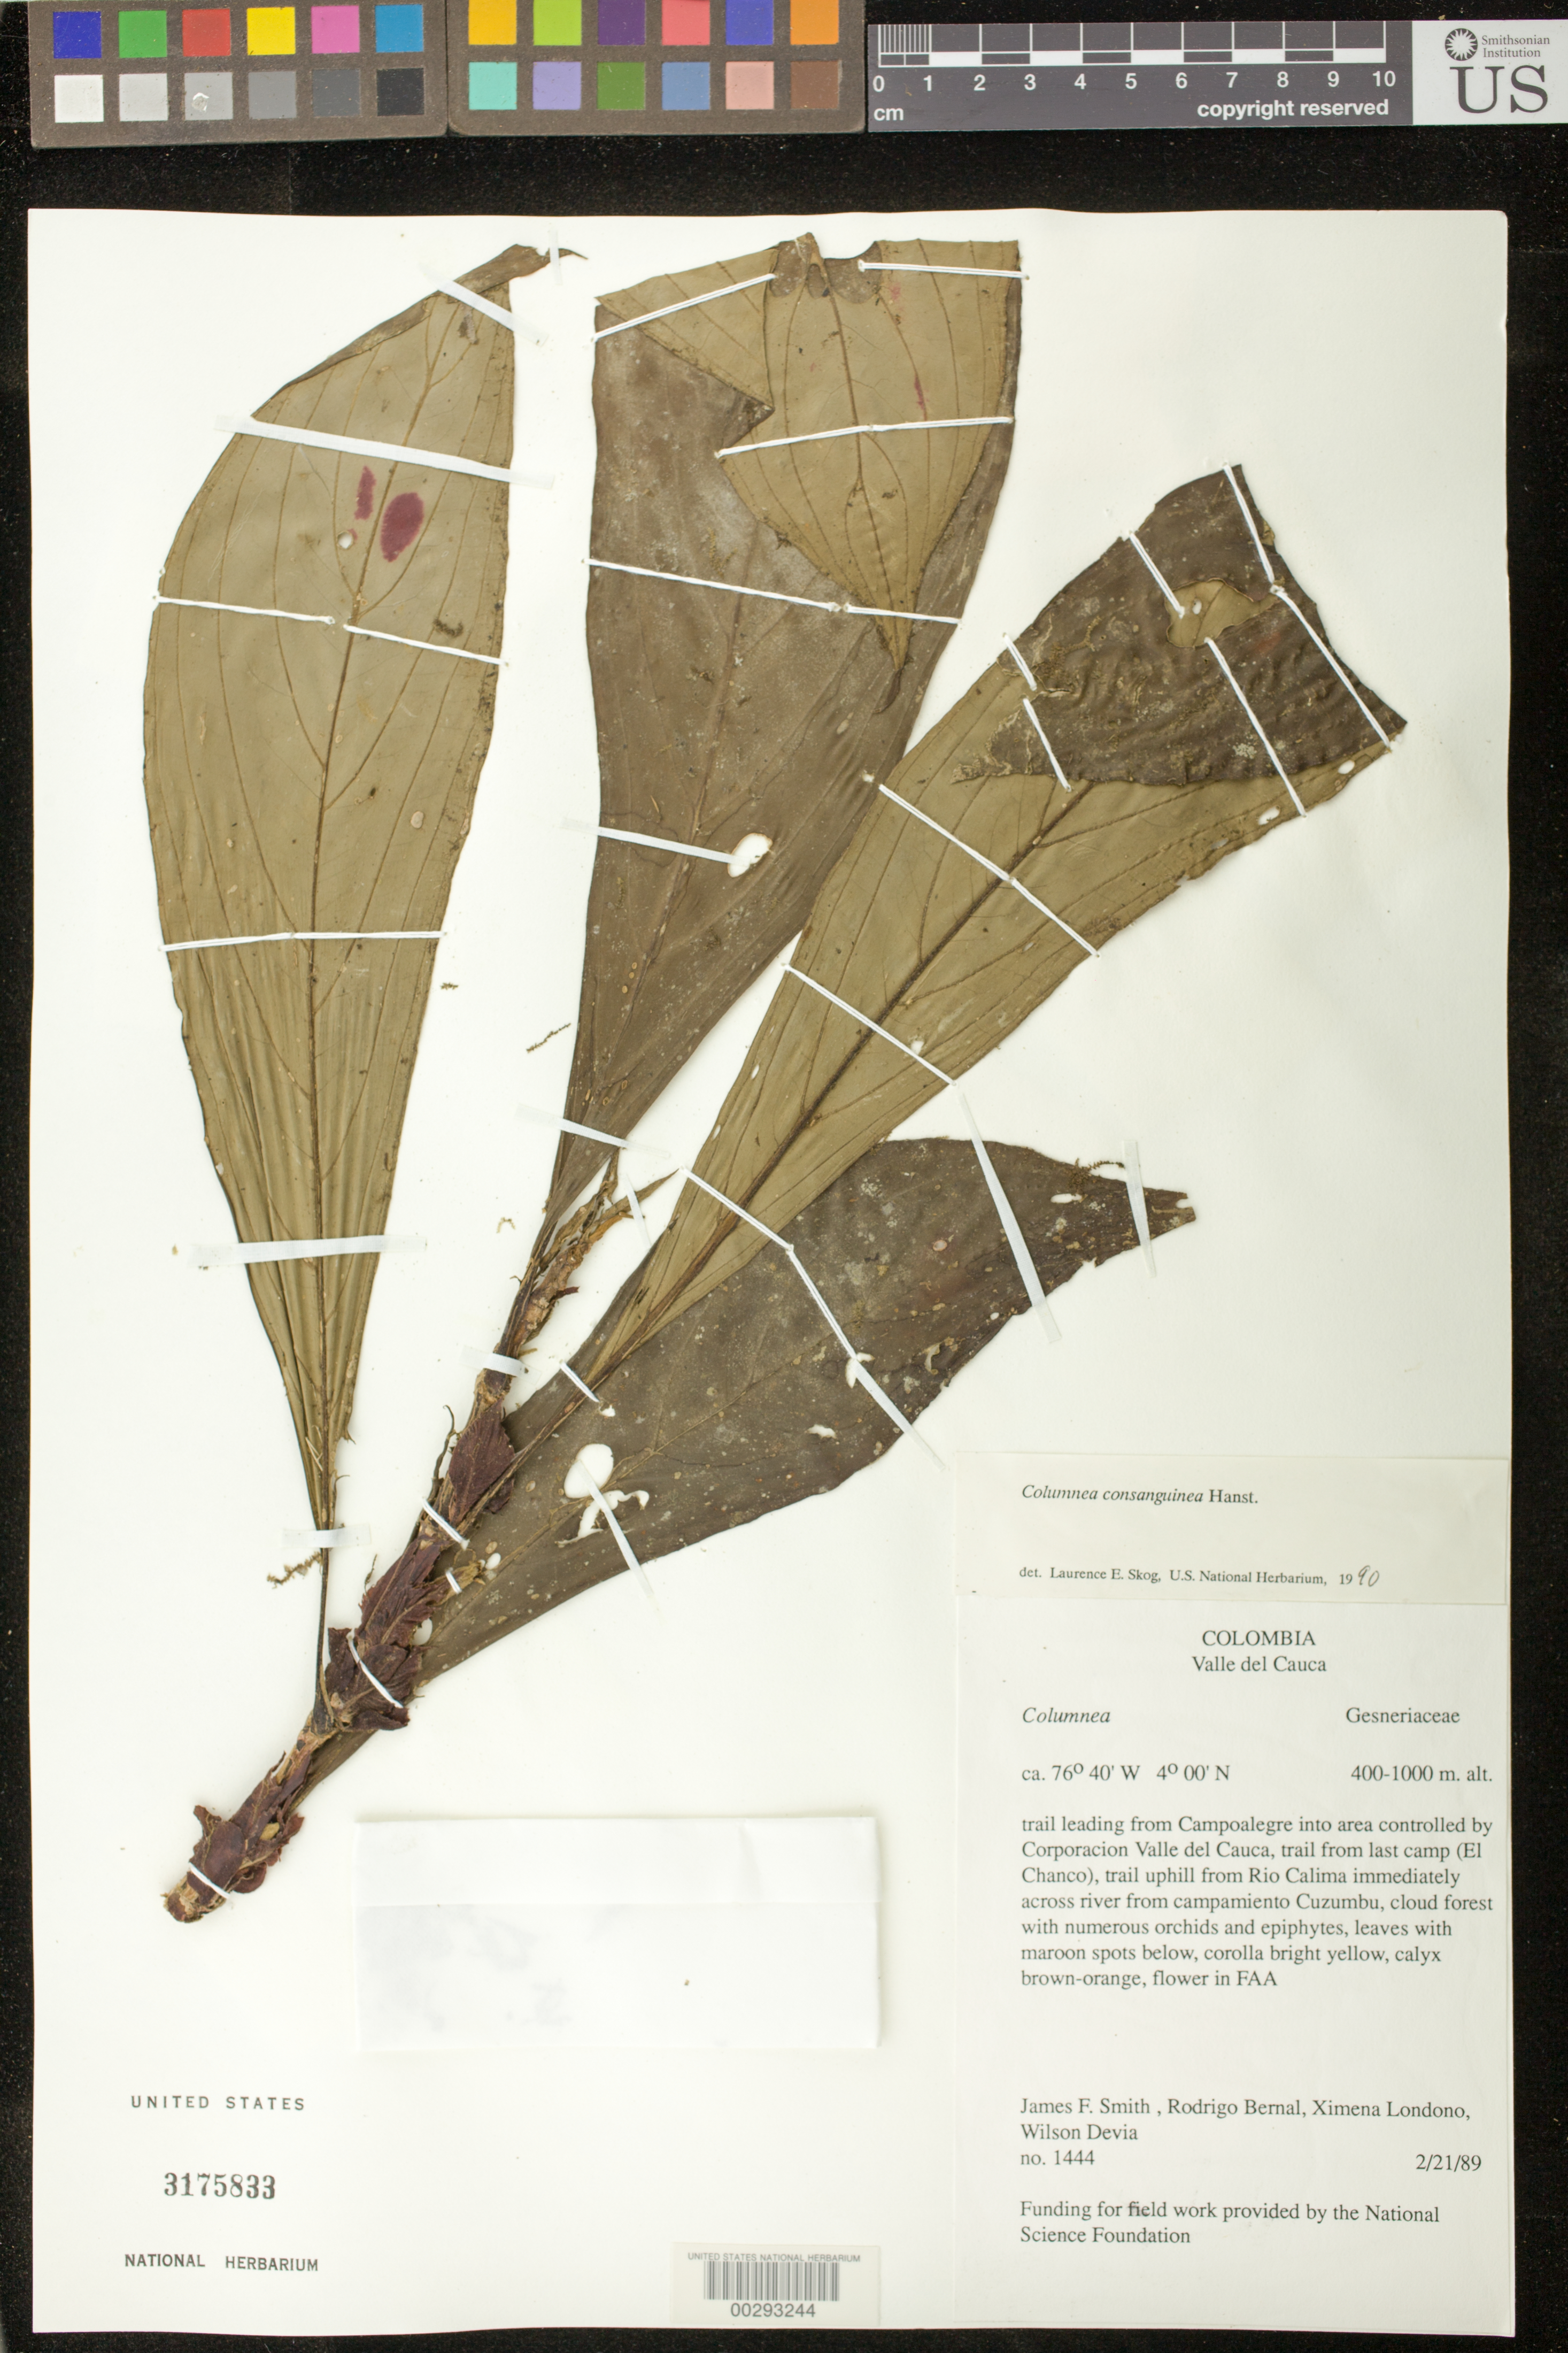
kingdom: Plantae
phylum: Tracheophyta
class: Magnoliopsida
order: Lamiales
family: Gesneriaceae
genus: Columnea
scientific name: Columnea consanguinea Hanst. var. consanguinea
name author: (Hanst.) Hanst.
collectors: J. Smith, R. Bernal, X. Londoño & W. Devia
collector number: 1444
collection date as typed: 21 Feb 1989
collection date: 1989-02-21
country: Colombia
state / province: Valle del Cauca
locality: From Campoalegre in area of Corporacion Valle del Cauca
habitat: Cloud forest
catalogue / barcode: US 3175833